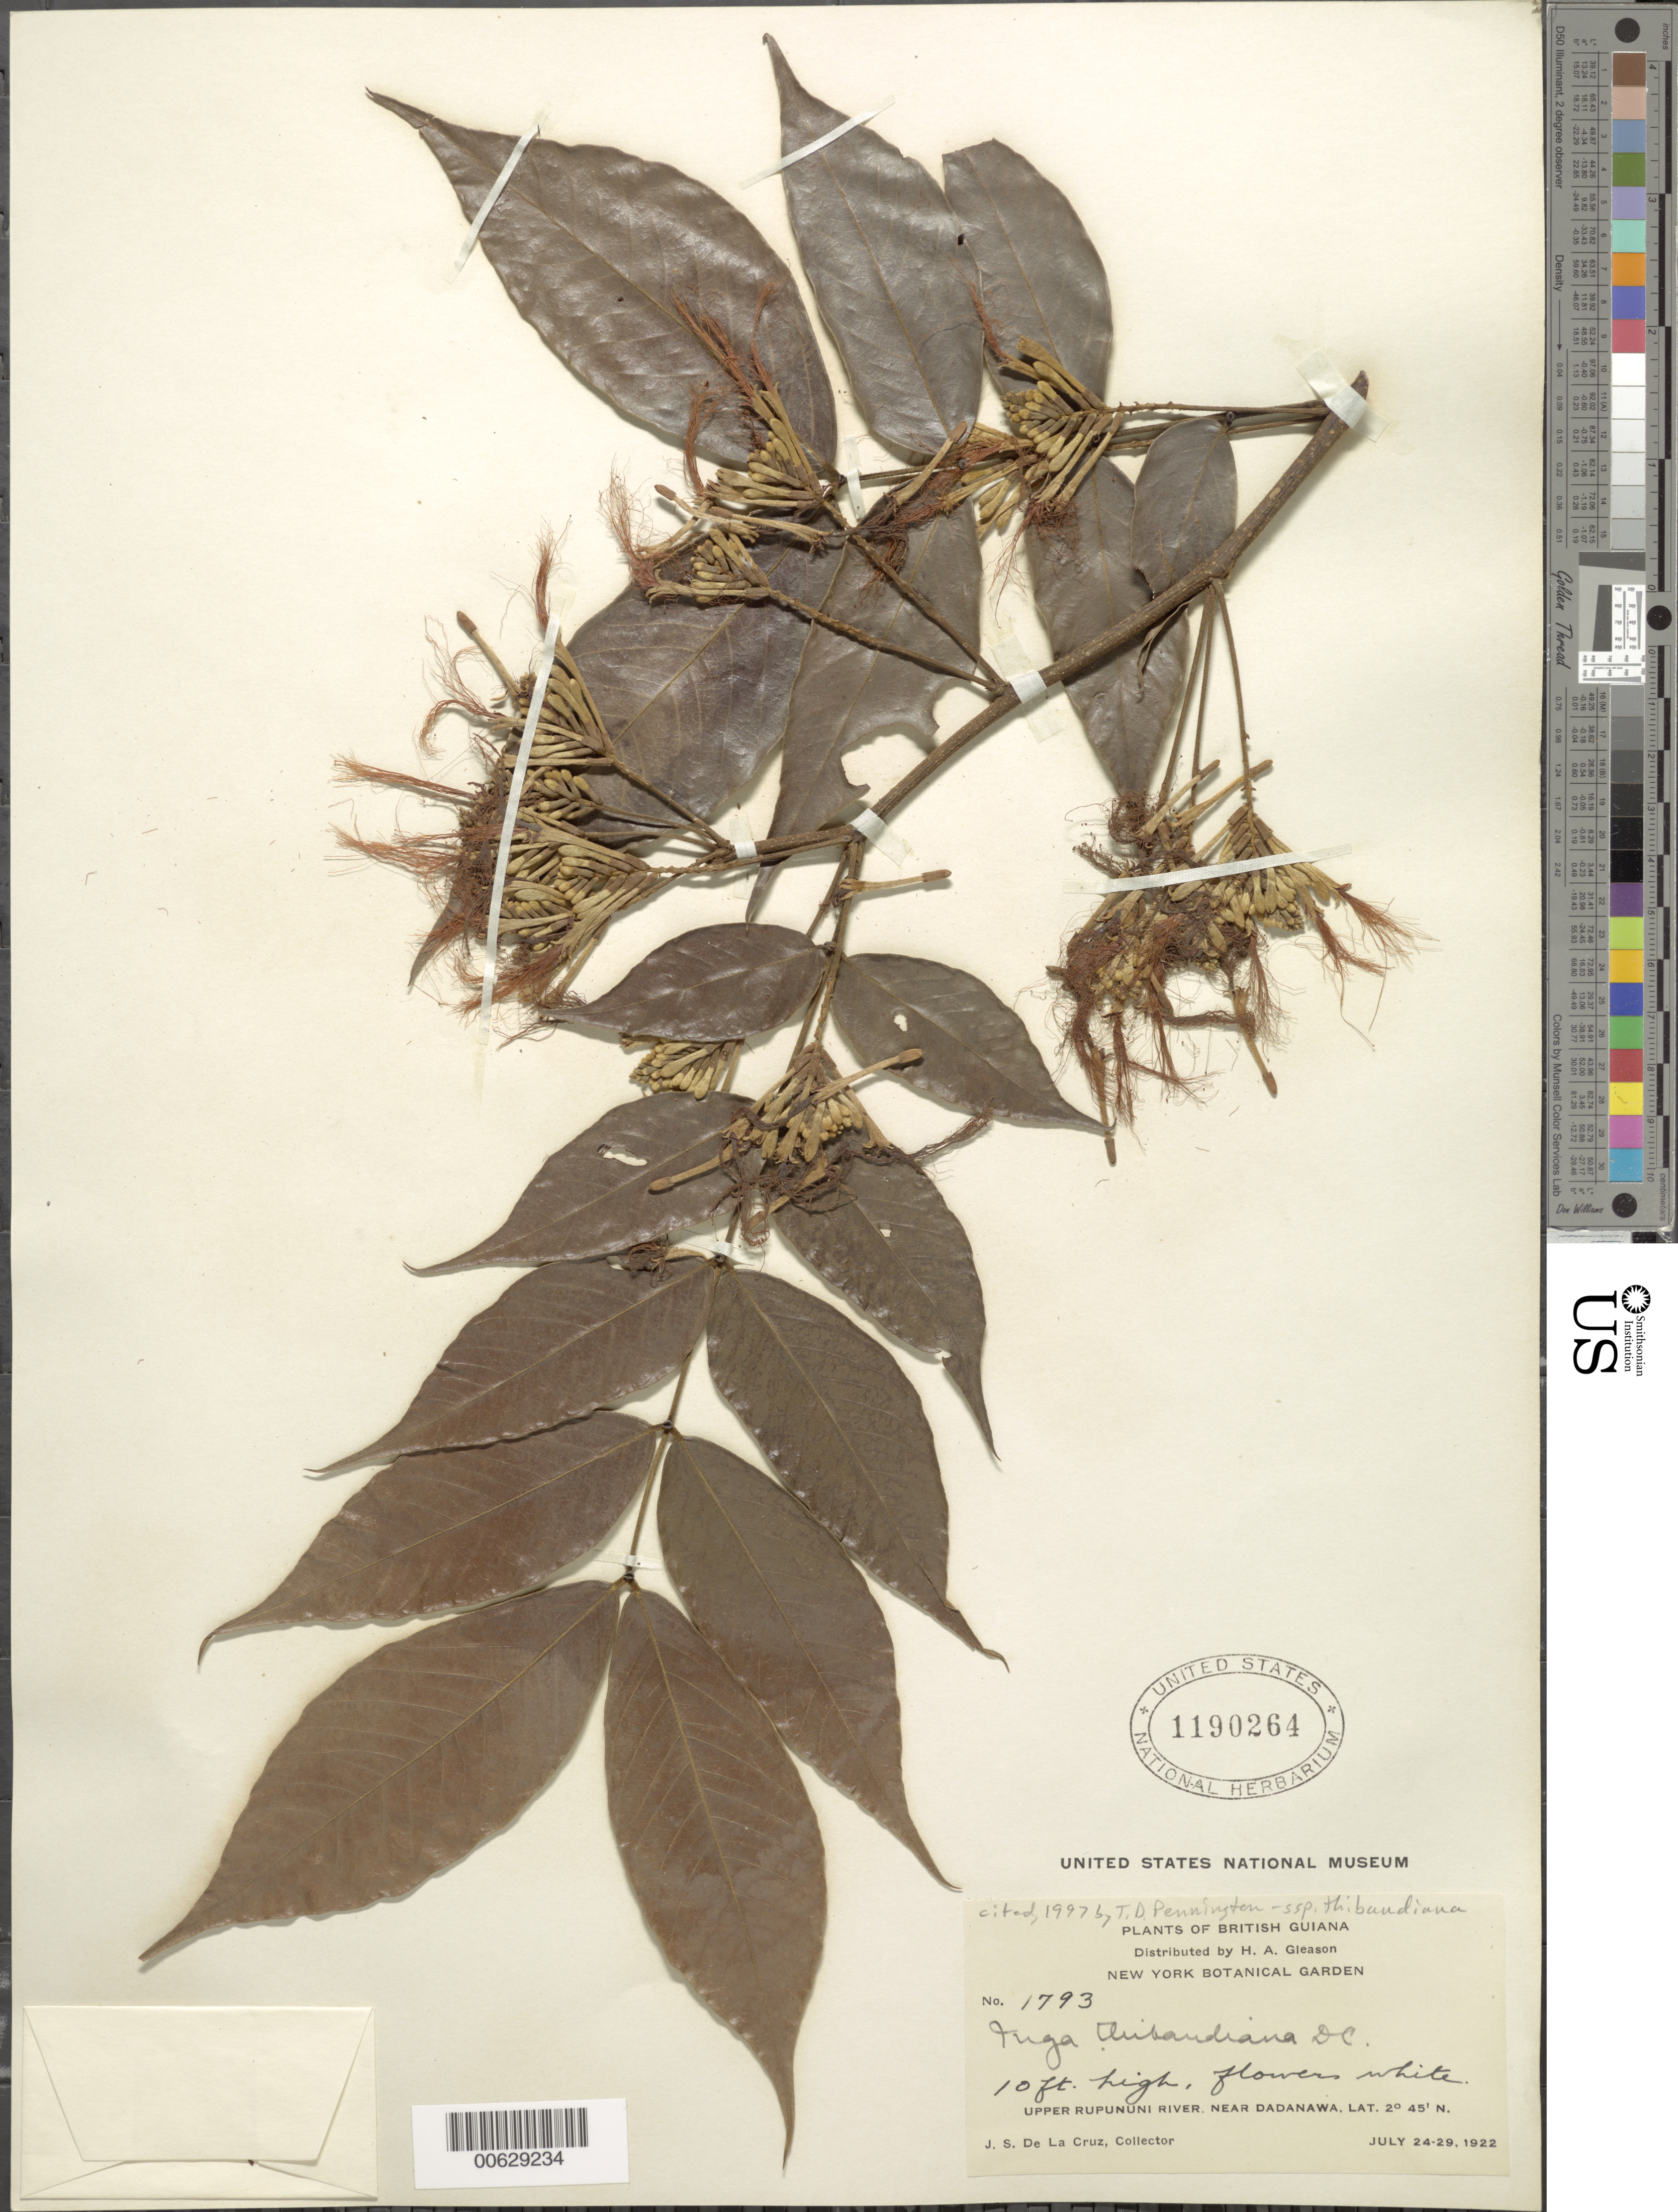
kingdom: Plantae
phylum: Tracheophyta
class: Magnoliopsida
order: Fabales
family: Fabaceae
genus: Inga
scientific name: Inga thibaudiana subsp. thibaudiana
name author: DC.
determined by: Pennington, T. D., (K)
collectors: J. S. de la Cruz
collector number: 1793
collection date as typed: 24-Jul-22 to 29-Jul-22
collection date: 1922-07-24/1922-07-29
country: Guyana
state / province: U. Takutu-U. Essequibo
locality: Dadanawa, near, upper Rupununi R.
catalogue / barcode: US 1190264